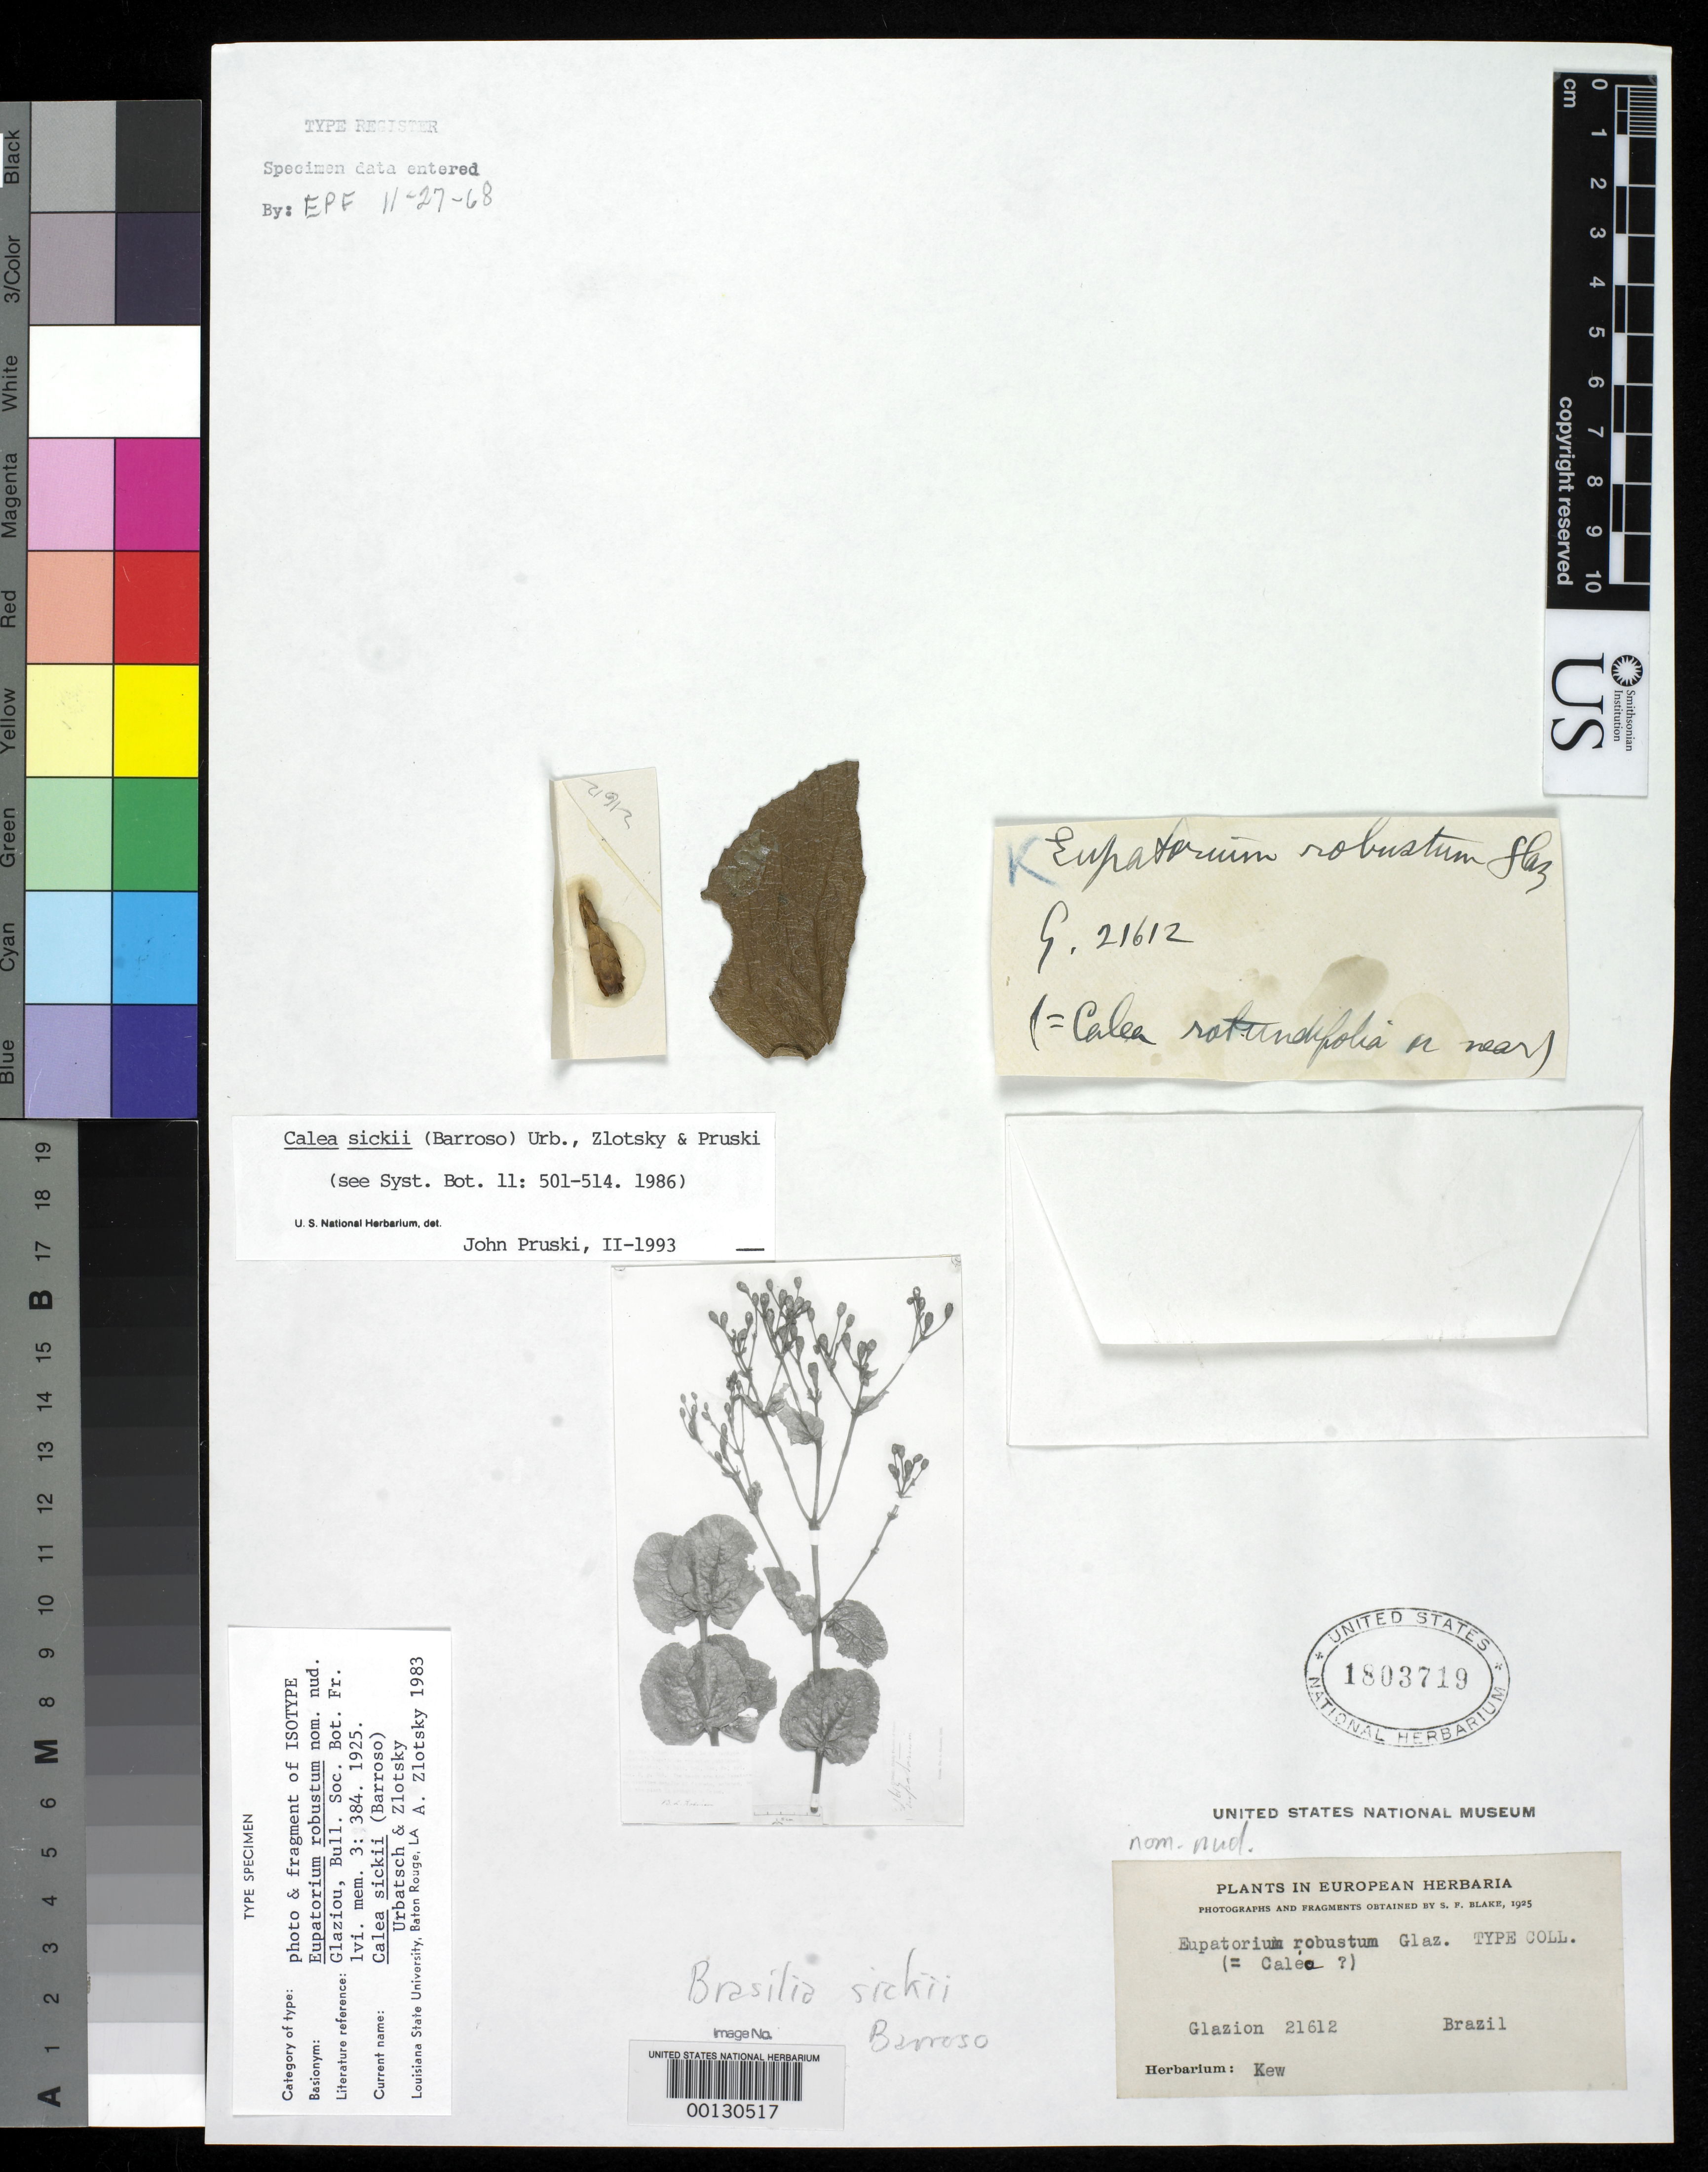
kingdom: Plantae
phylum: Tracheophyta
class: Magnoliopsida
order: Asterales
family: Asteraceae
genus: Eupatorium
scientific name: Eupatorium robustum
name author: Glaz.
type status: Type Material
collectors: A. F. M. Glaziou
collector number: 21612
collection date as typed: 1896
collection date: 1896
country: Brazil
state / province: Minas Gerais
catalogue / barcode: US 1803719